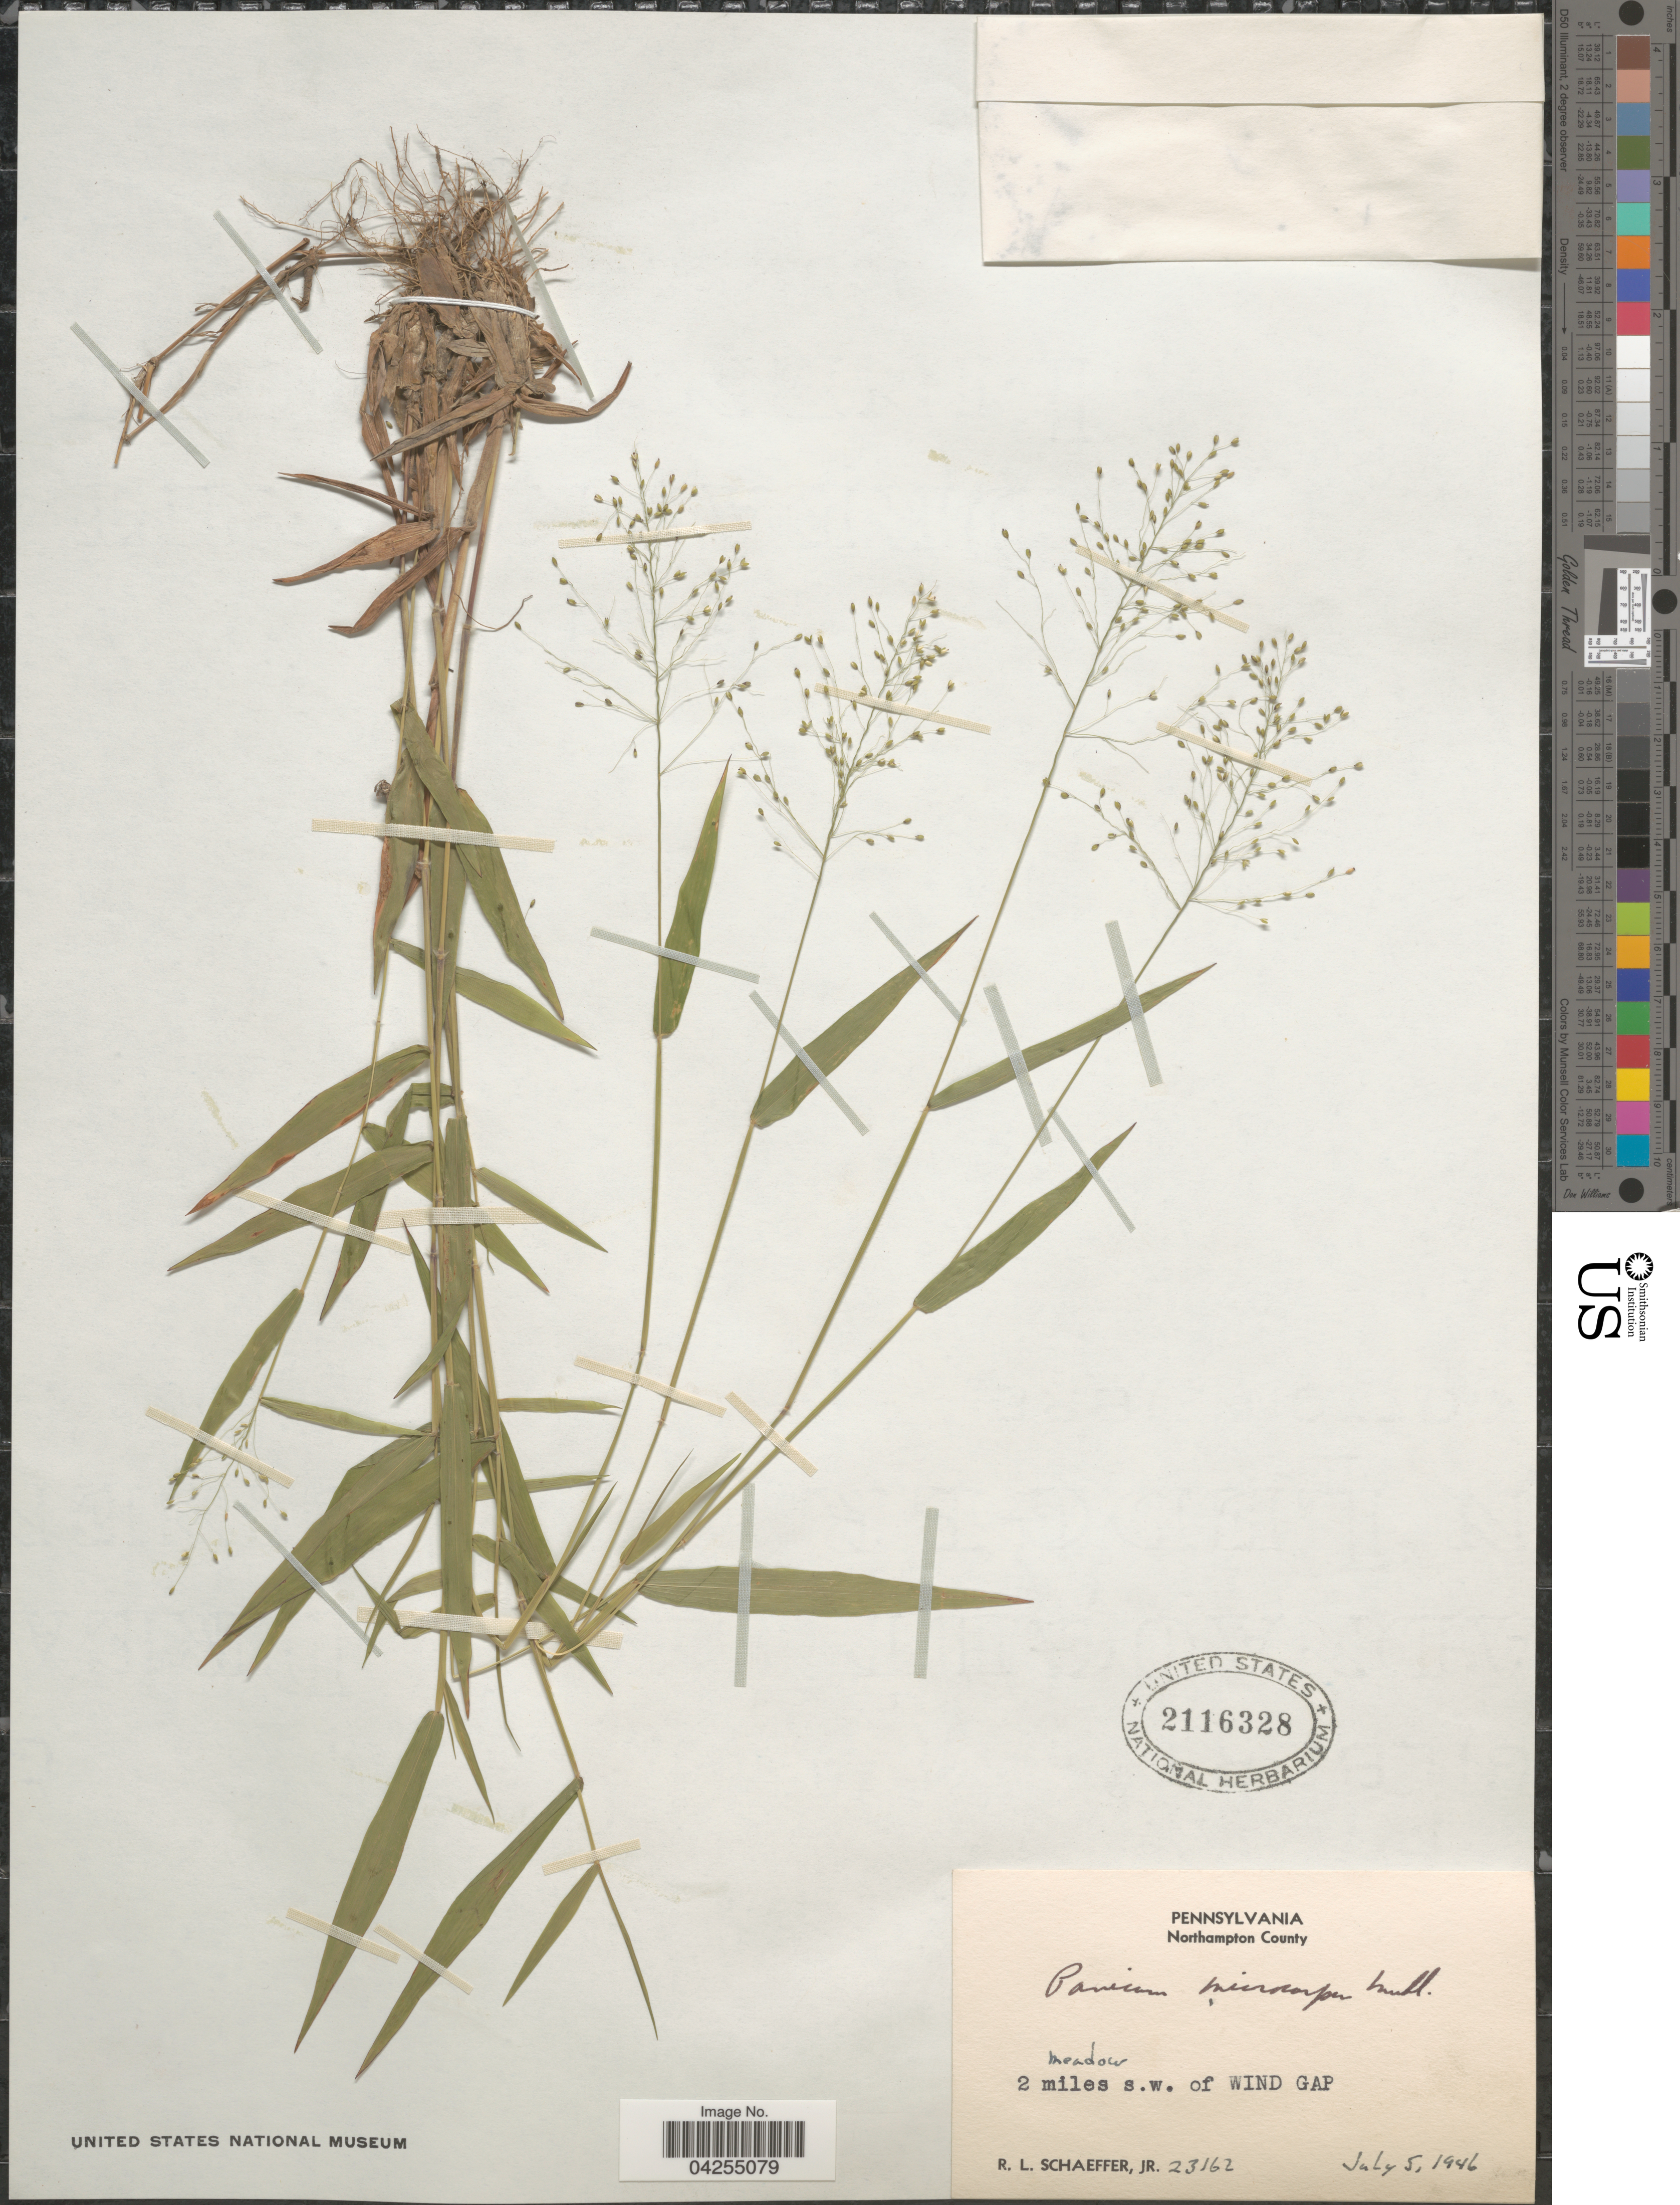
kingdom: Plantae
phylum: Tracheophyta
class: Liliopsida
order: Poales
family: Poaceae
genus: Dichanthelium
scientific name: Dichanthelium dichotomum var. dichotomum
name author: (L.) Gould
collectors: R. L. Schaeffer Jr.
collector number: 23162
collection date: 1946-07-05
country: United States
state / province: Pennsylvania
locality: Northampton County. 2 miles s.w. of Wind Gap.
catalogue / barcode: US 2116328